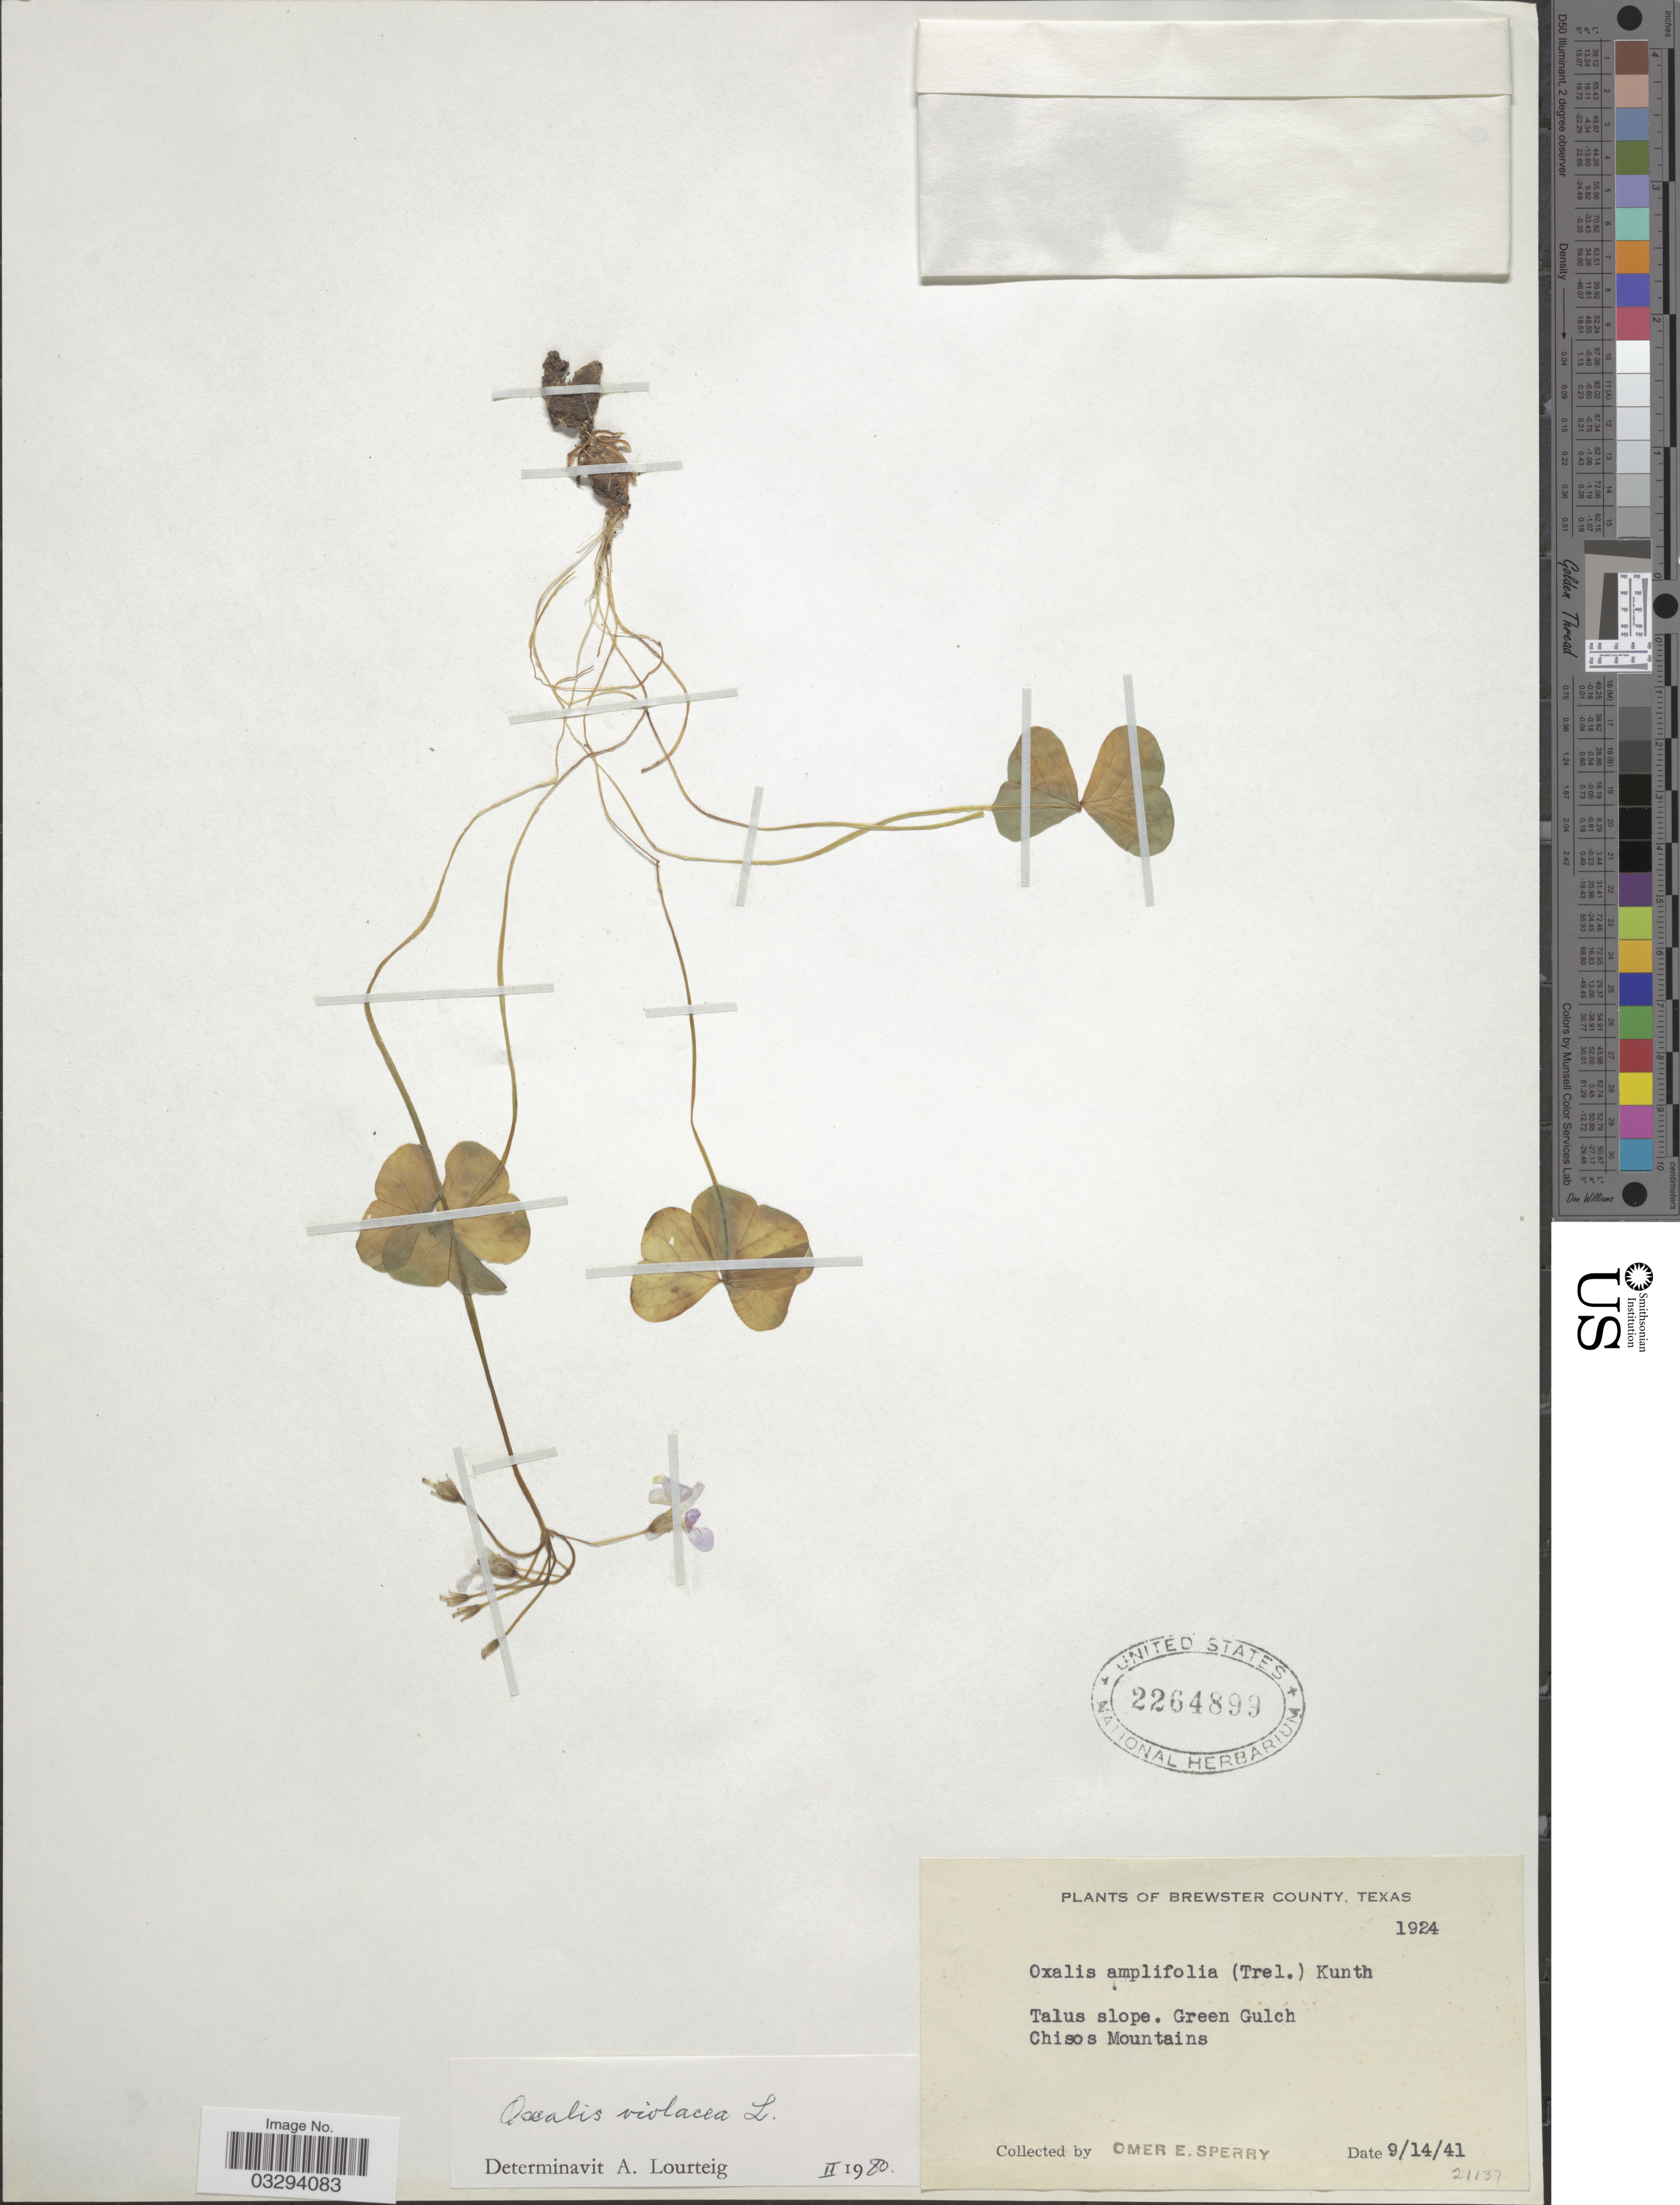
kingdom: Plantae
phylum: Tracheophyta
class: Magnoliopsida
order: Oxalidales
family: Oxalidaceae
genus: Oxalis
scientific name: Oxalis violacea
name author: L.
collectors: O. E. Sperry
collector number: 1924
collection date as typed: Transcribed d/m/y: 14/9/41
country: United States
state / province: Texas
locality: Brewster County. Talus slope. Green Gulch, Chisos Mountains.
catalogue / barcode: US 2264899